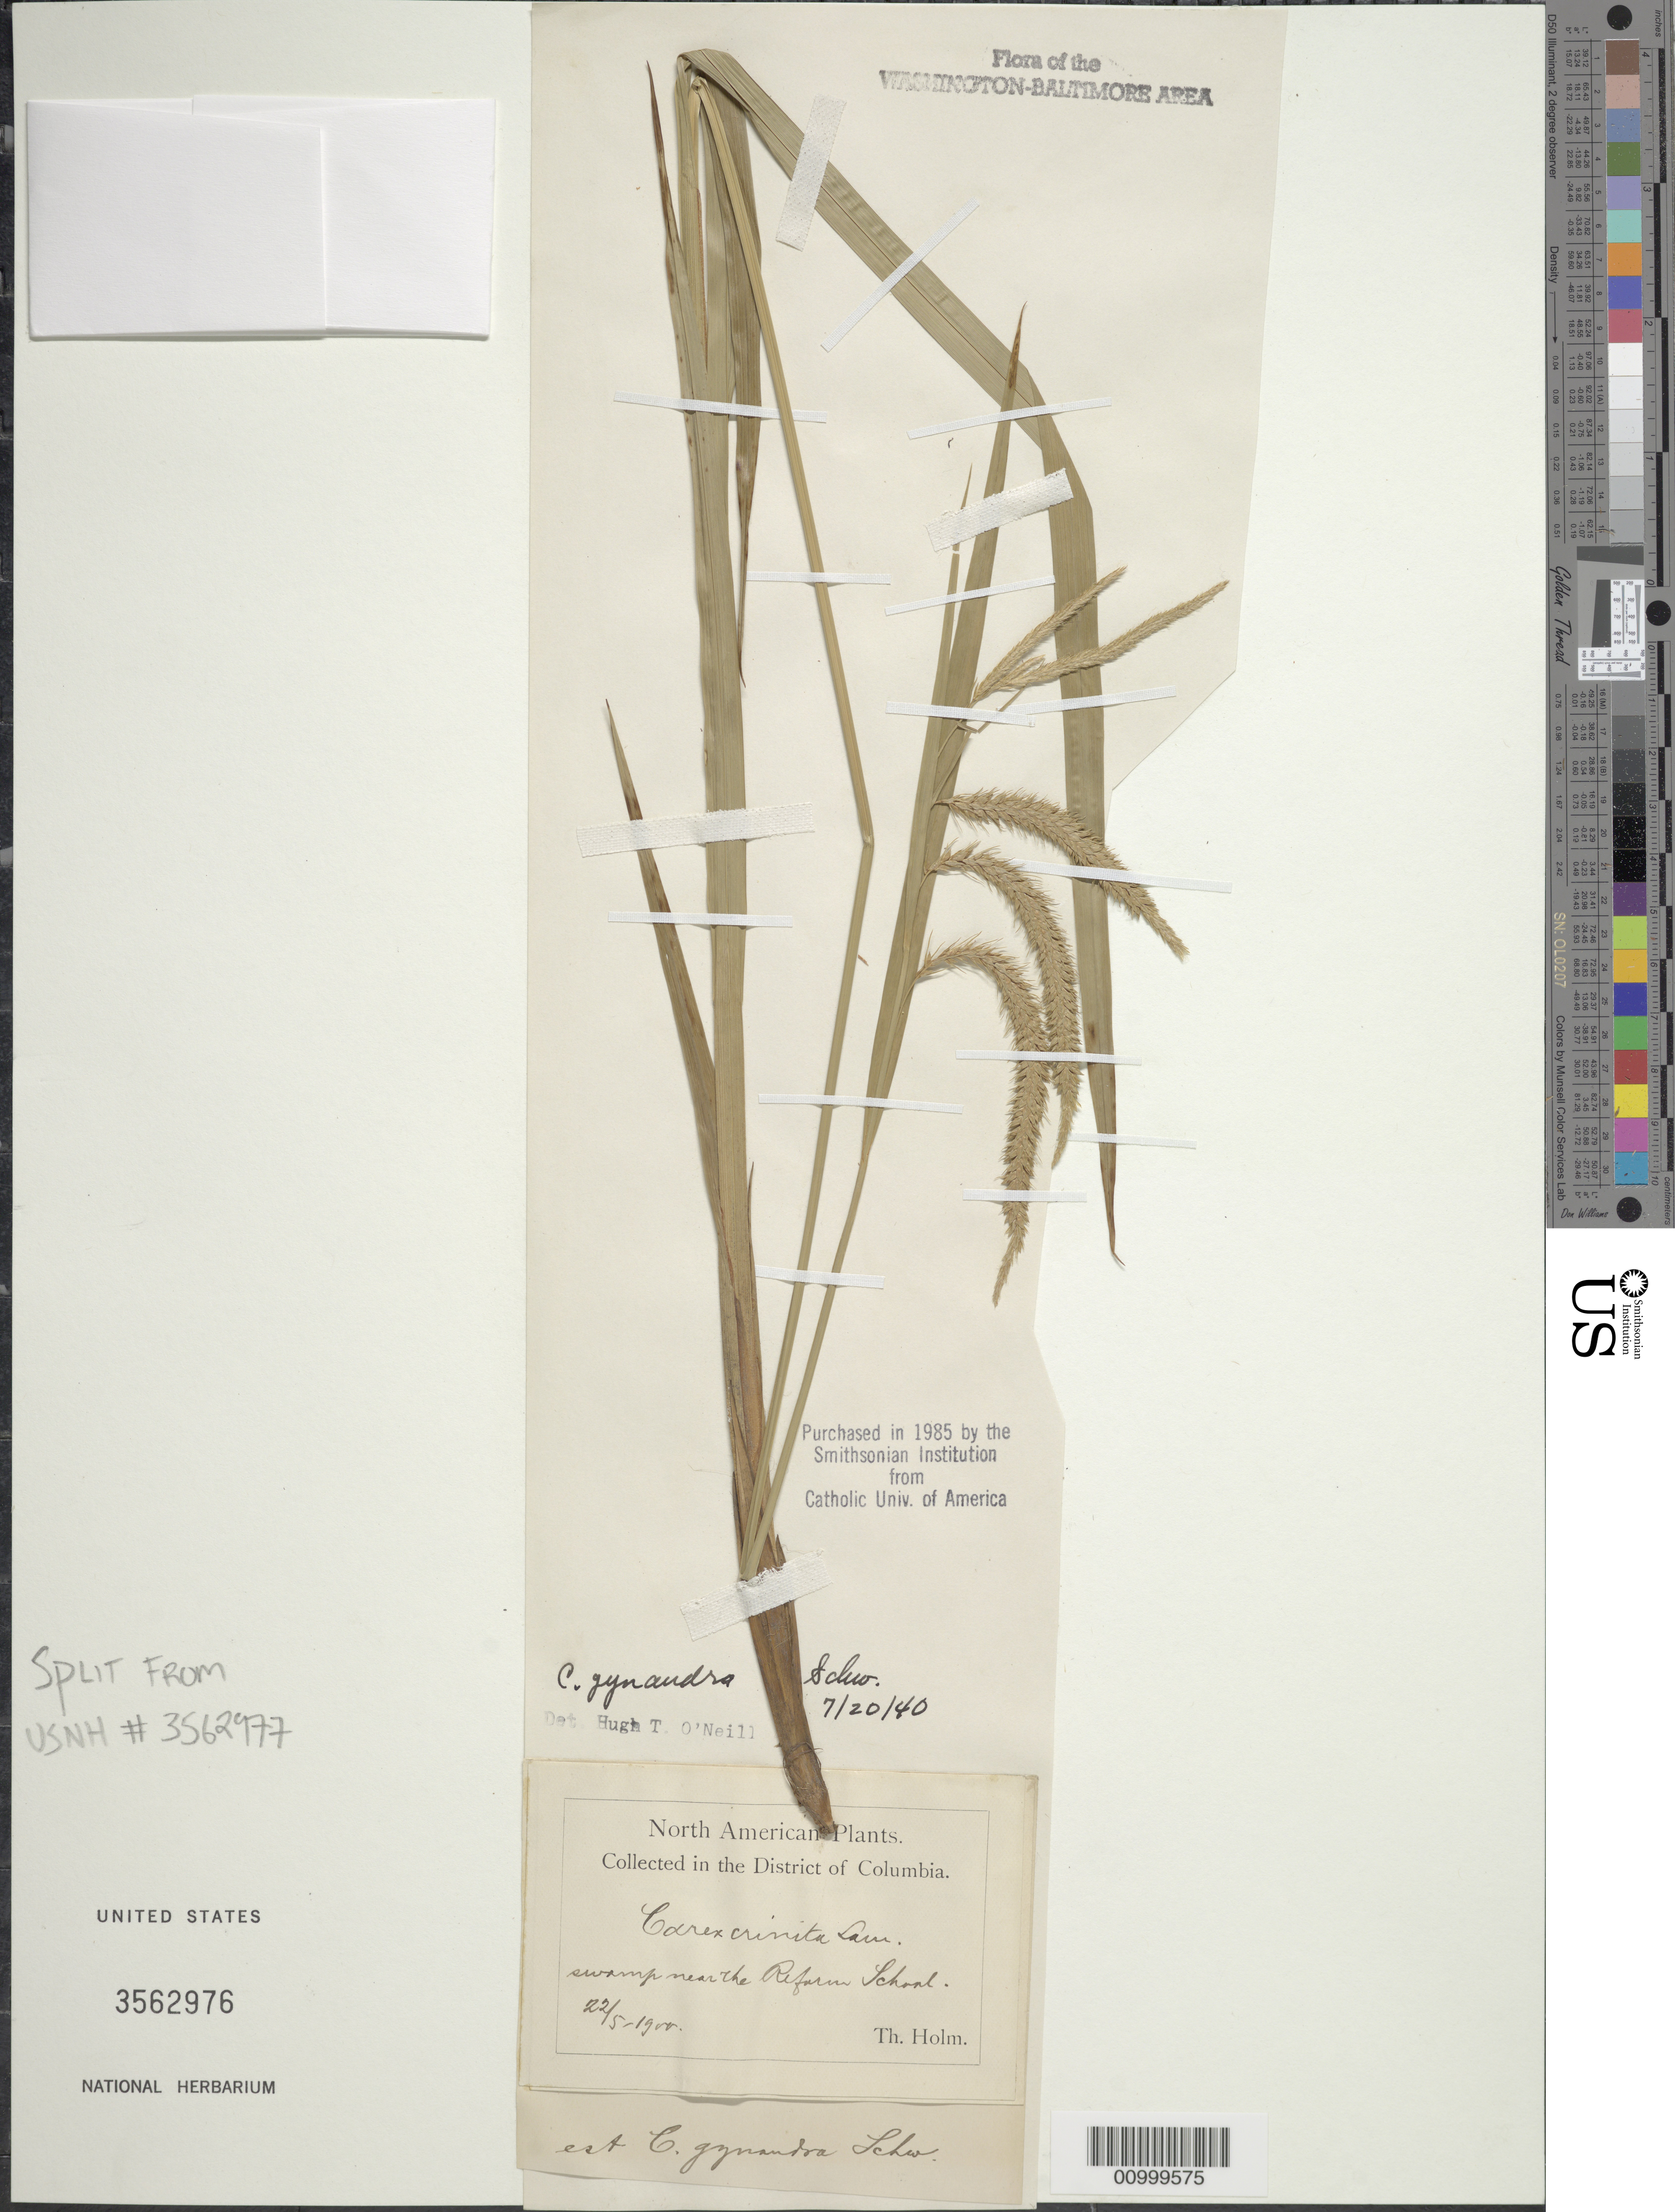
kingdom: Plantae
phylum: Tracheophyta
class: Liliopsida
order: Poales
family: Cyperaceae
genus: Carex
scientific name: Carex gynandra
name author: Schwein.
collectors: T. Holm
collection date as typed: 22/5 -- 1900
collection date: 1900-05-22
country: United States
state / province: District of Columbia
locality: Reform School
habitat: swamp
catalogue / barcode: US 3562976